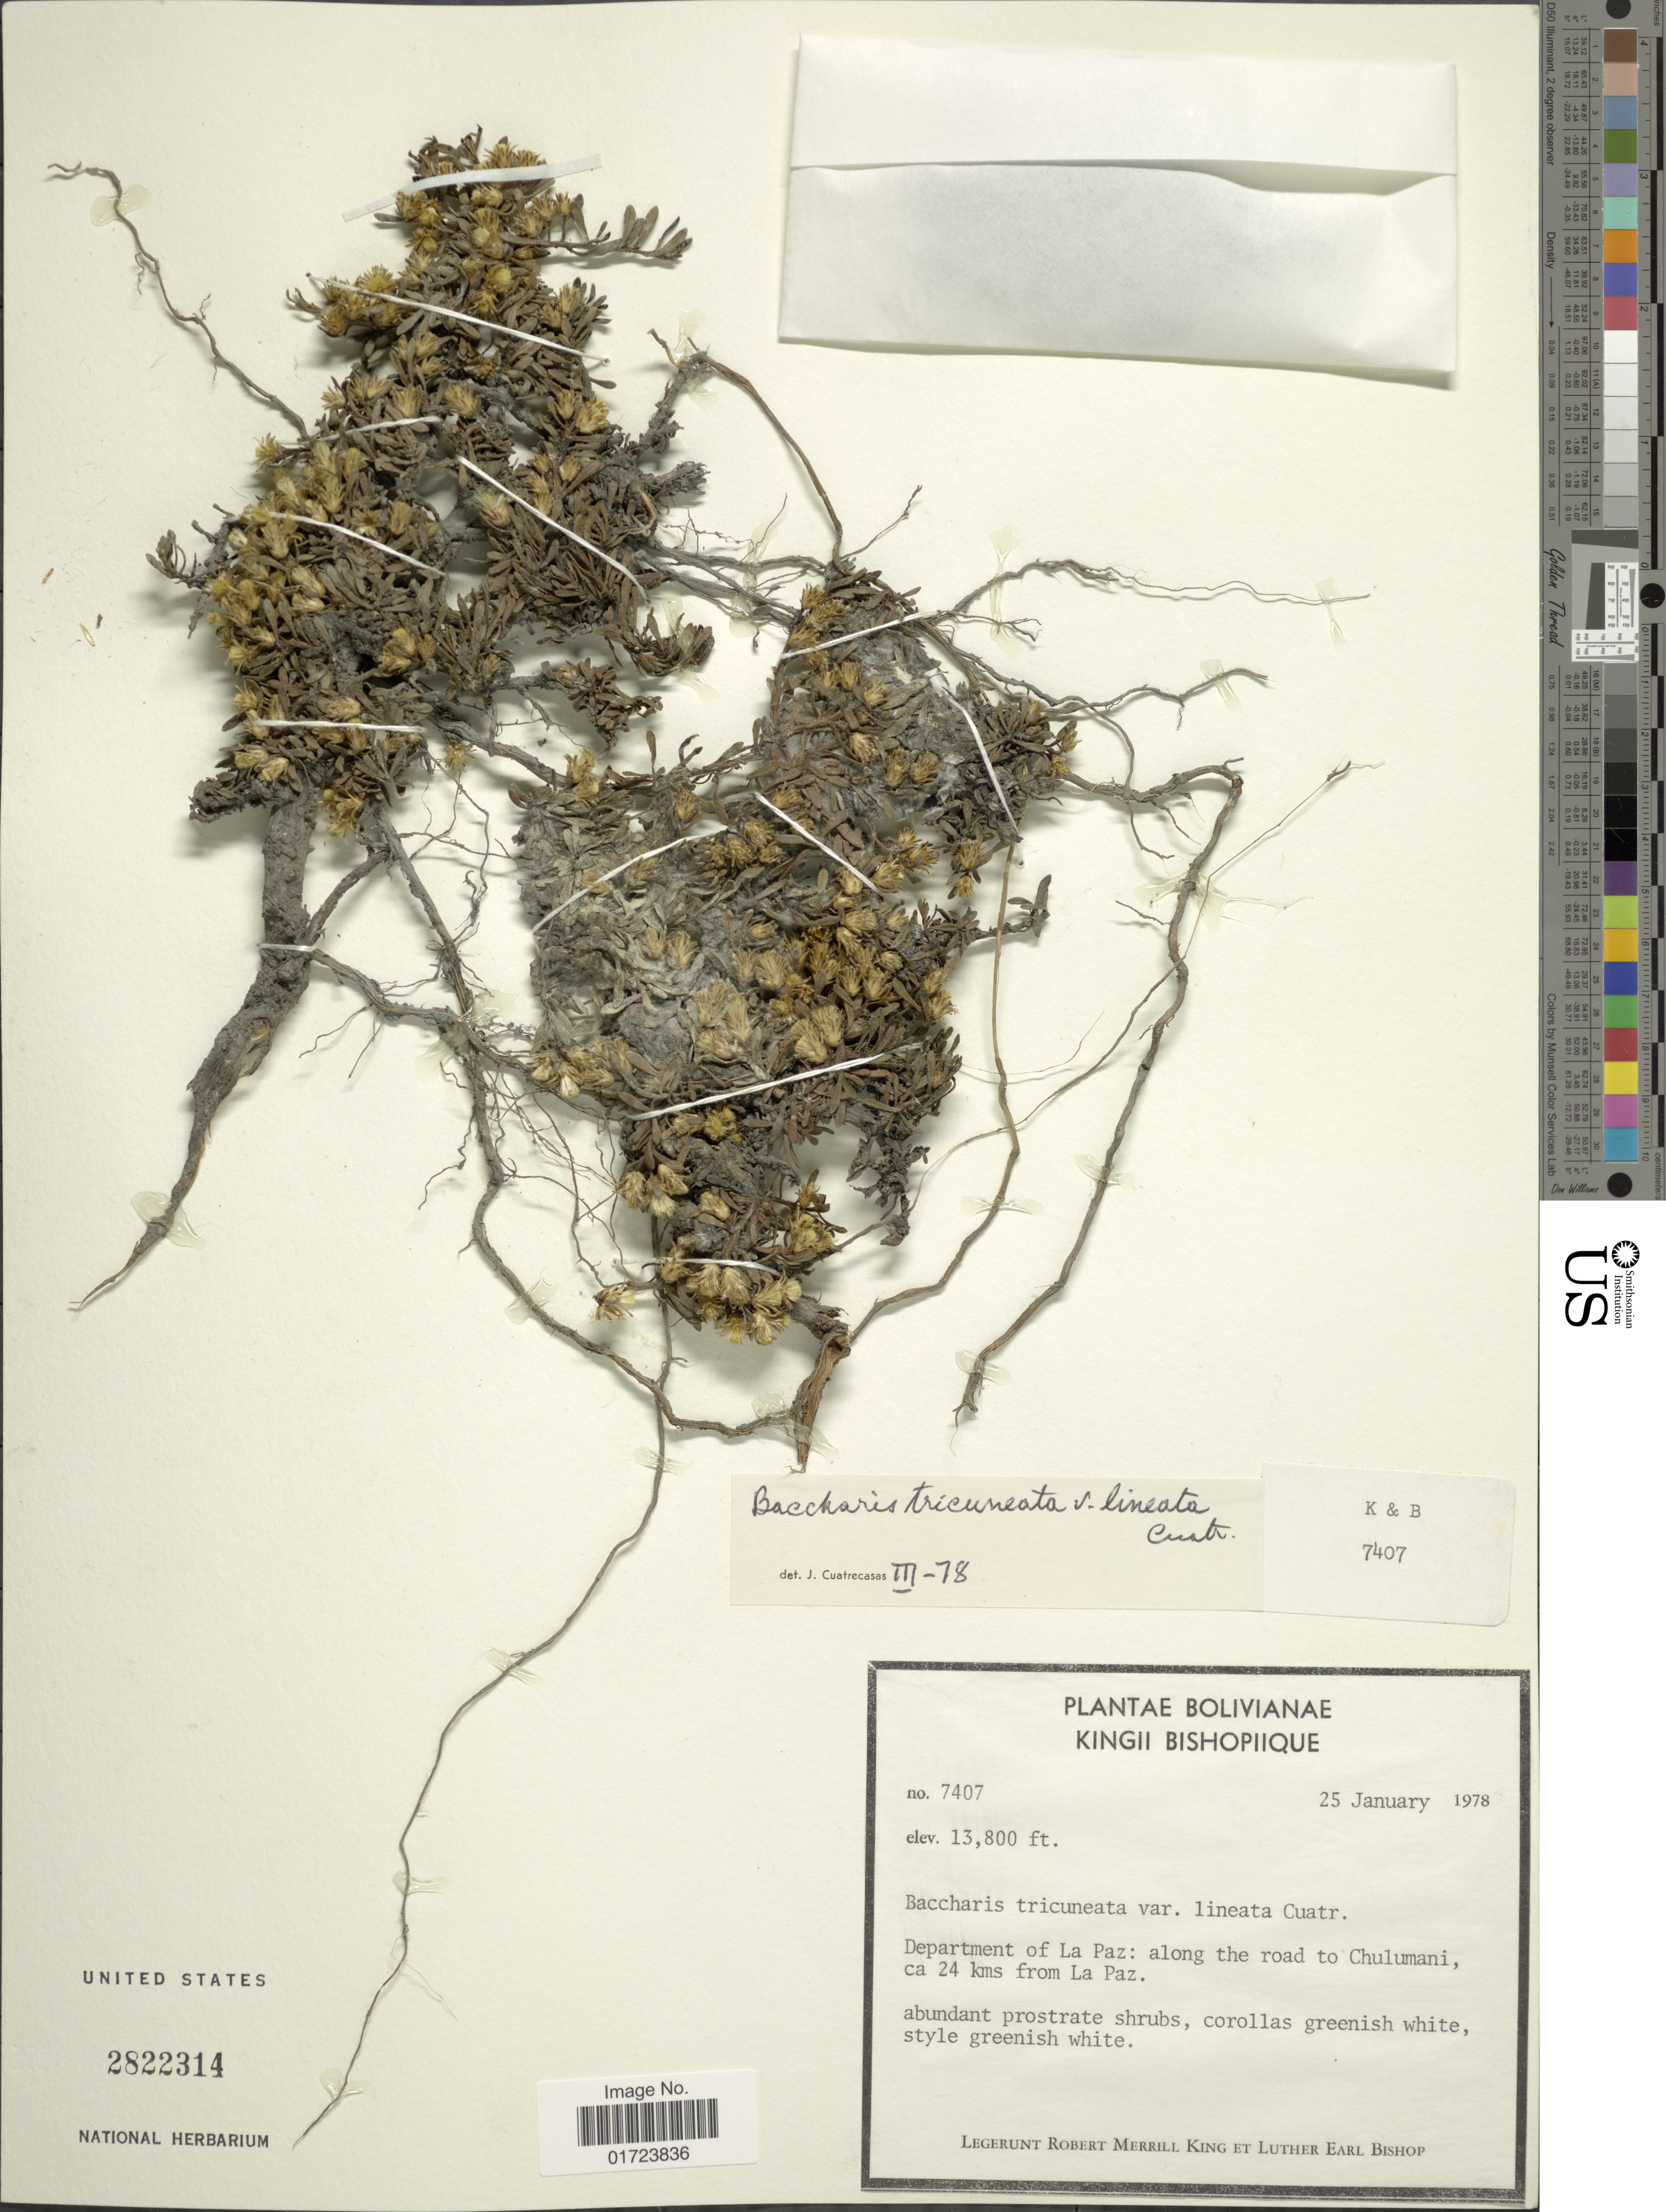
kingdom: Plantae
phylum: Tracheophyta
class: Magnoliopsida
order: Asterales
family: Asteraceae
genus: Baccharis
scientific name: Baccharis tricuneata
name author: (L. f.) Pers.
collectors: R. M. King & L. E. Bishop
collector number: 7407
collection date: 1978-01-25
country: Bolivia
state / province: La Paz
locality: Department of La Paz: along the road to Chulumani, ca. 24 kms from La Paz.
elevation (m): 4206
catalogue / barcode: US 2822314